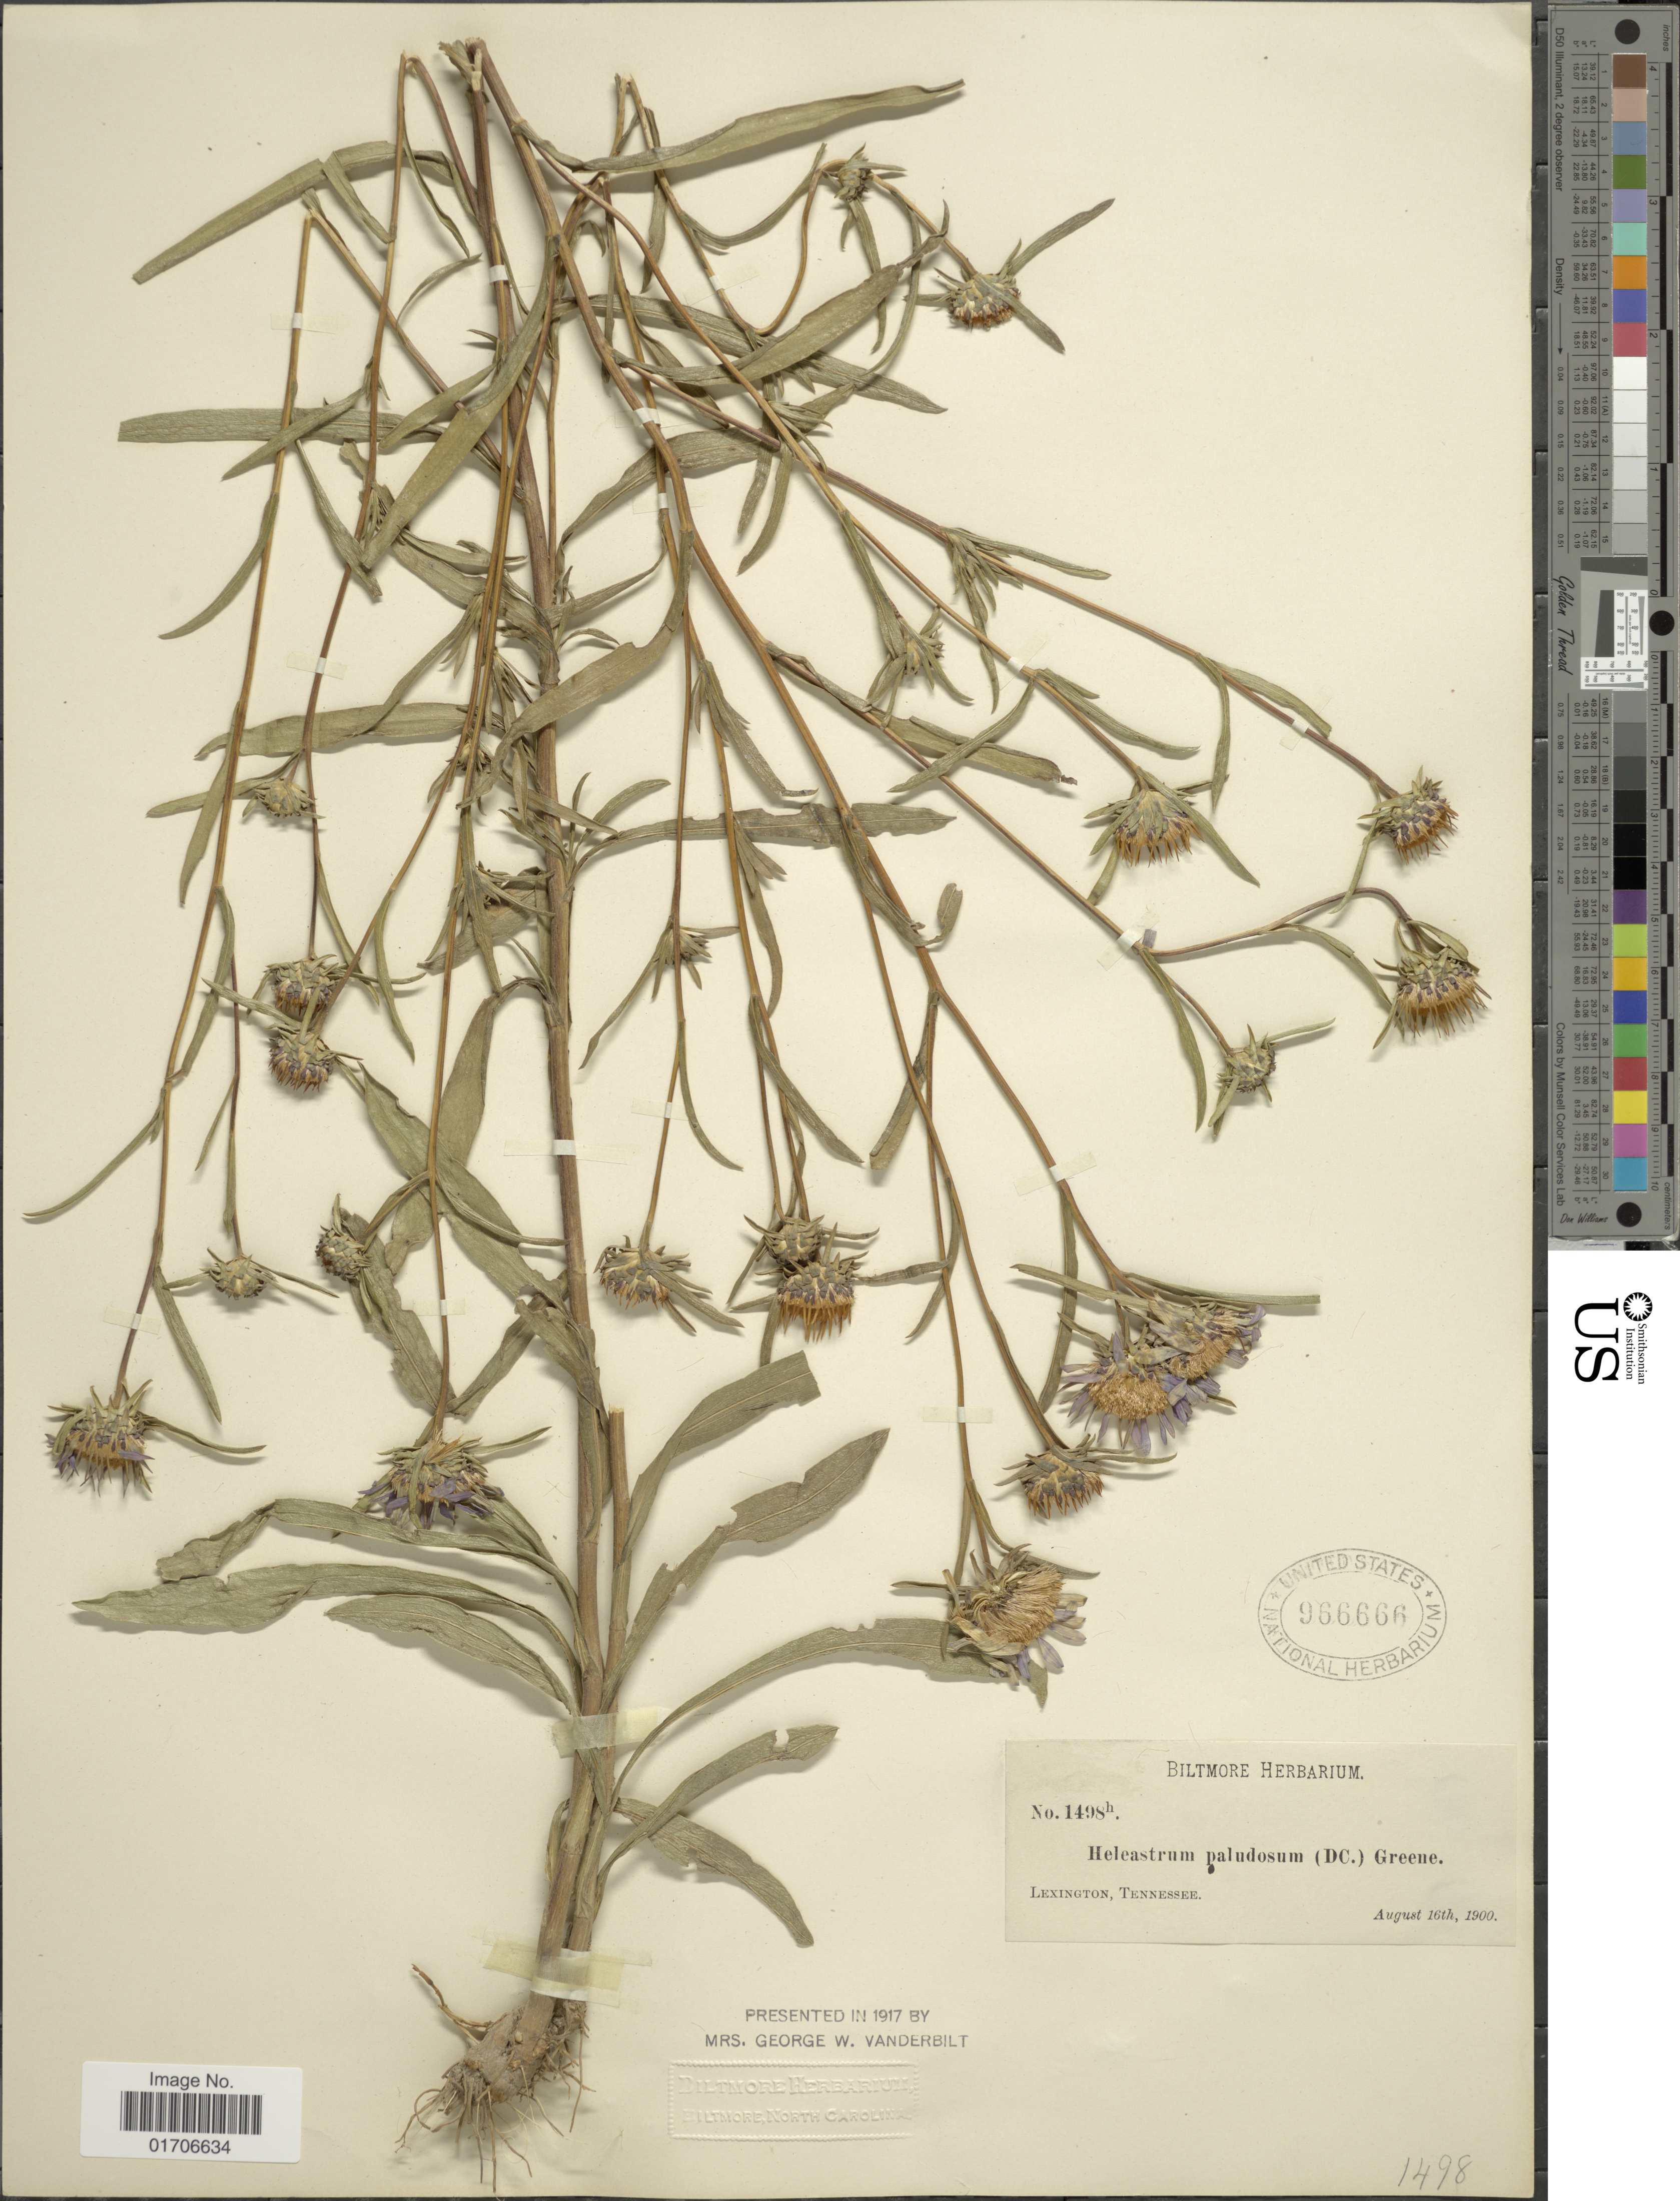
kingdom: Plantae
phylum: Tracheophyta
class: Magnoliopsida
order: Asterales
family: Asteraceae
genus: Eurybia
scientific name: Eurybia paludosa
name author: (Aiton) G.L. Nesom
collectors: ex herb. Biltmore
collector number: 1498h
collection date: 1900-08-16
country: United States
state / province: Tennessee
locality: Lexington, Tennessee.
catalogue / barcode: US 966666